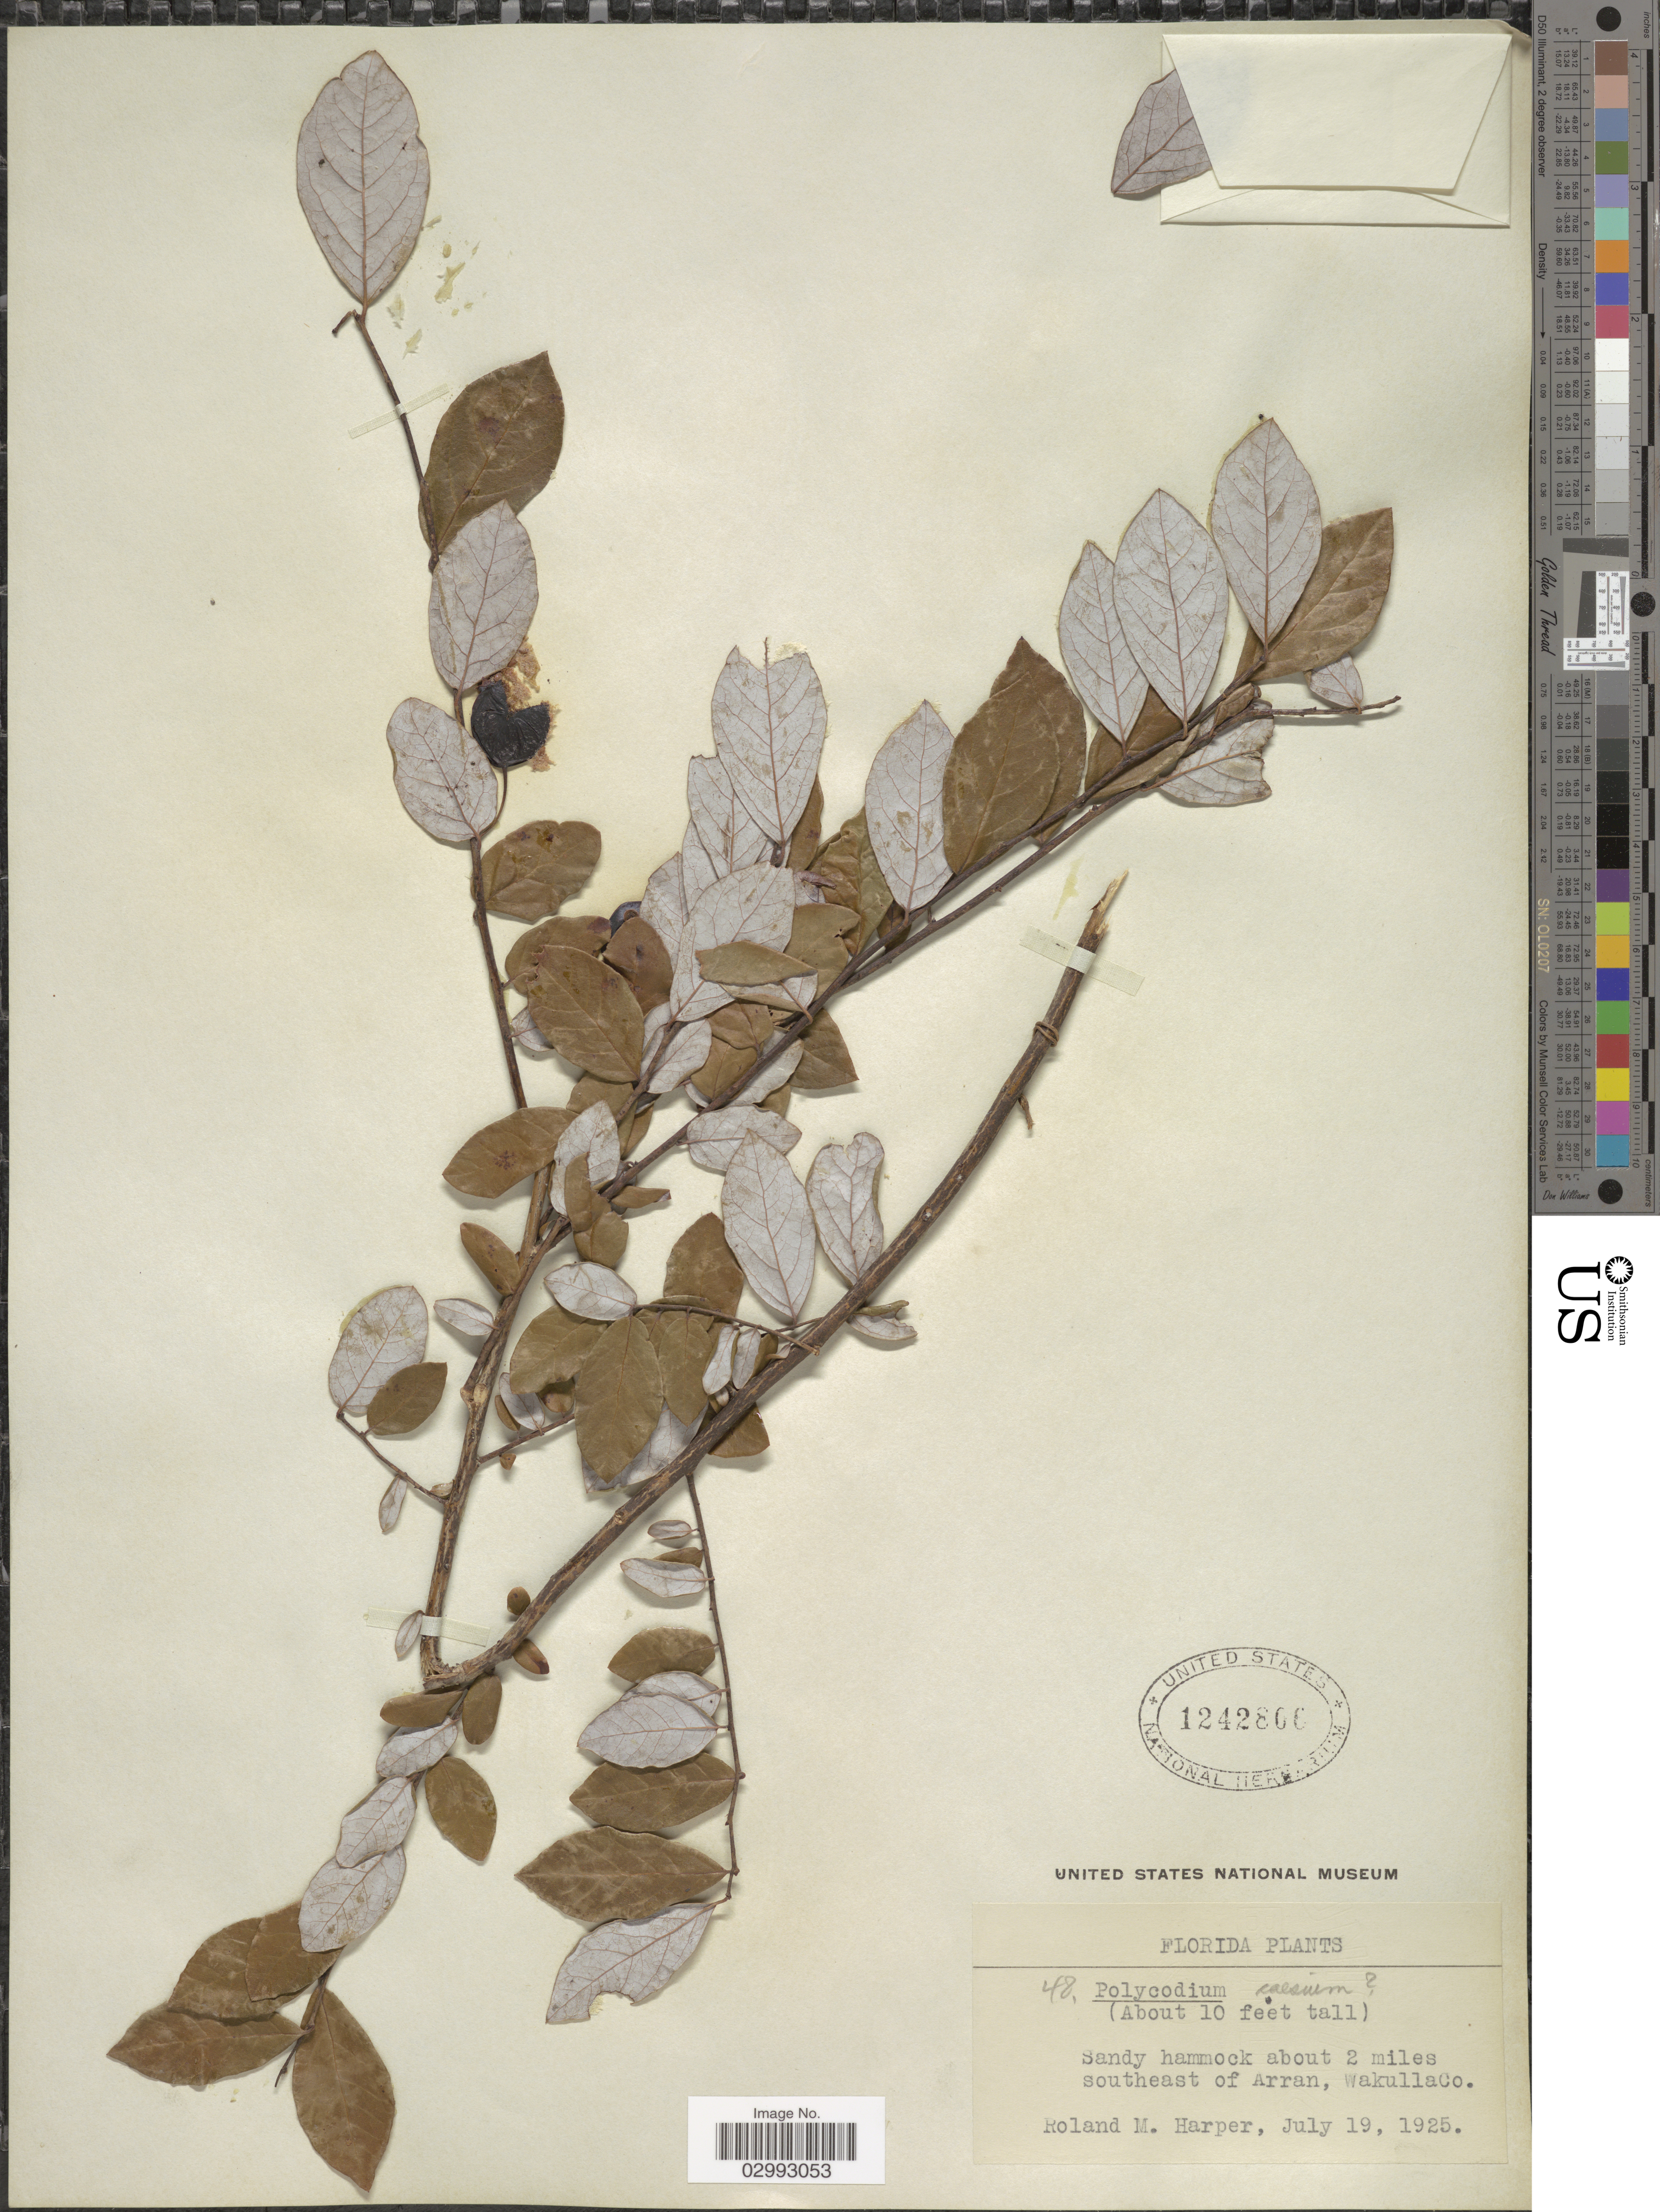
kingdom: Plantae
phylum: Tracheophyta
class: Magnoliopsida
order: Ericales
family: Ericaceae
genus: Polycodium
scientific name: Polycodium caesium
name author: (Greene) Greene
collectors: R. M. Harper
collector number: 48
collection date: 1925-07-19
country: United States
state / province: Florida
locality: About 2 miles southeast of Arran, Wakulla Co.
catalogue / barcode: US 1242806